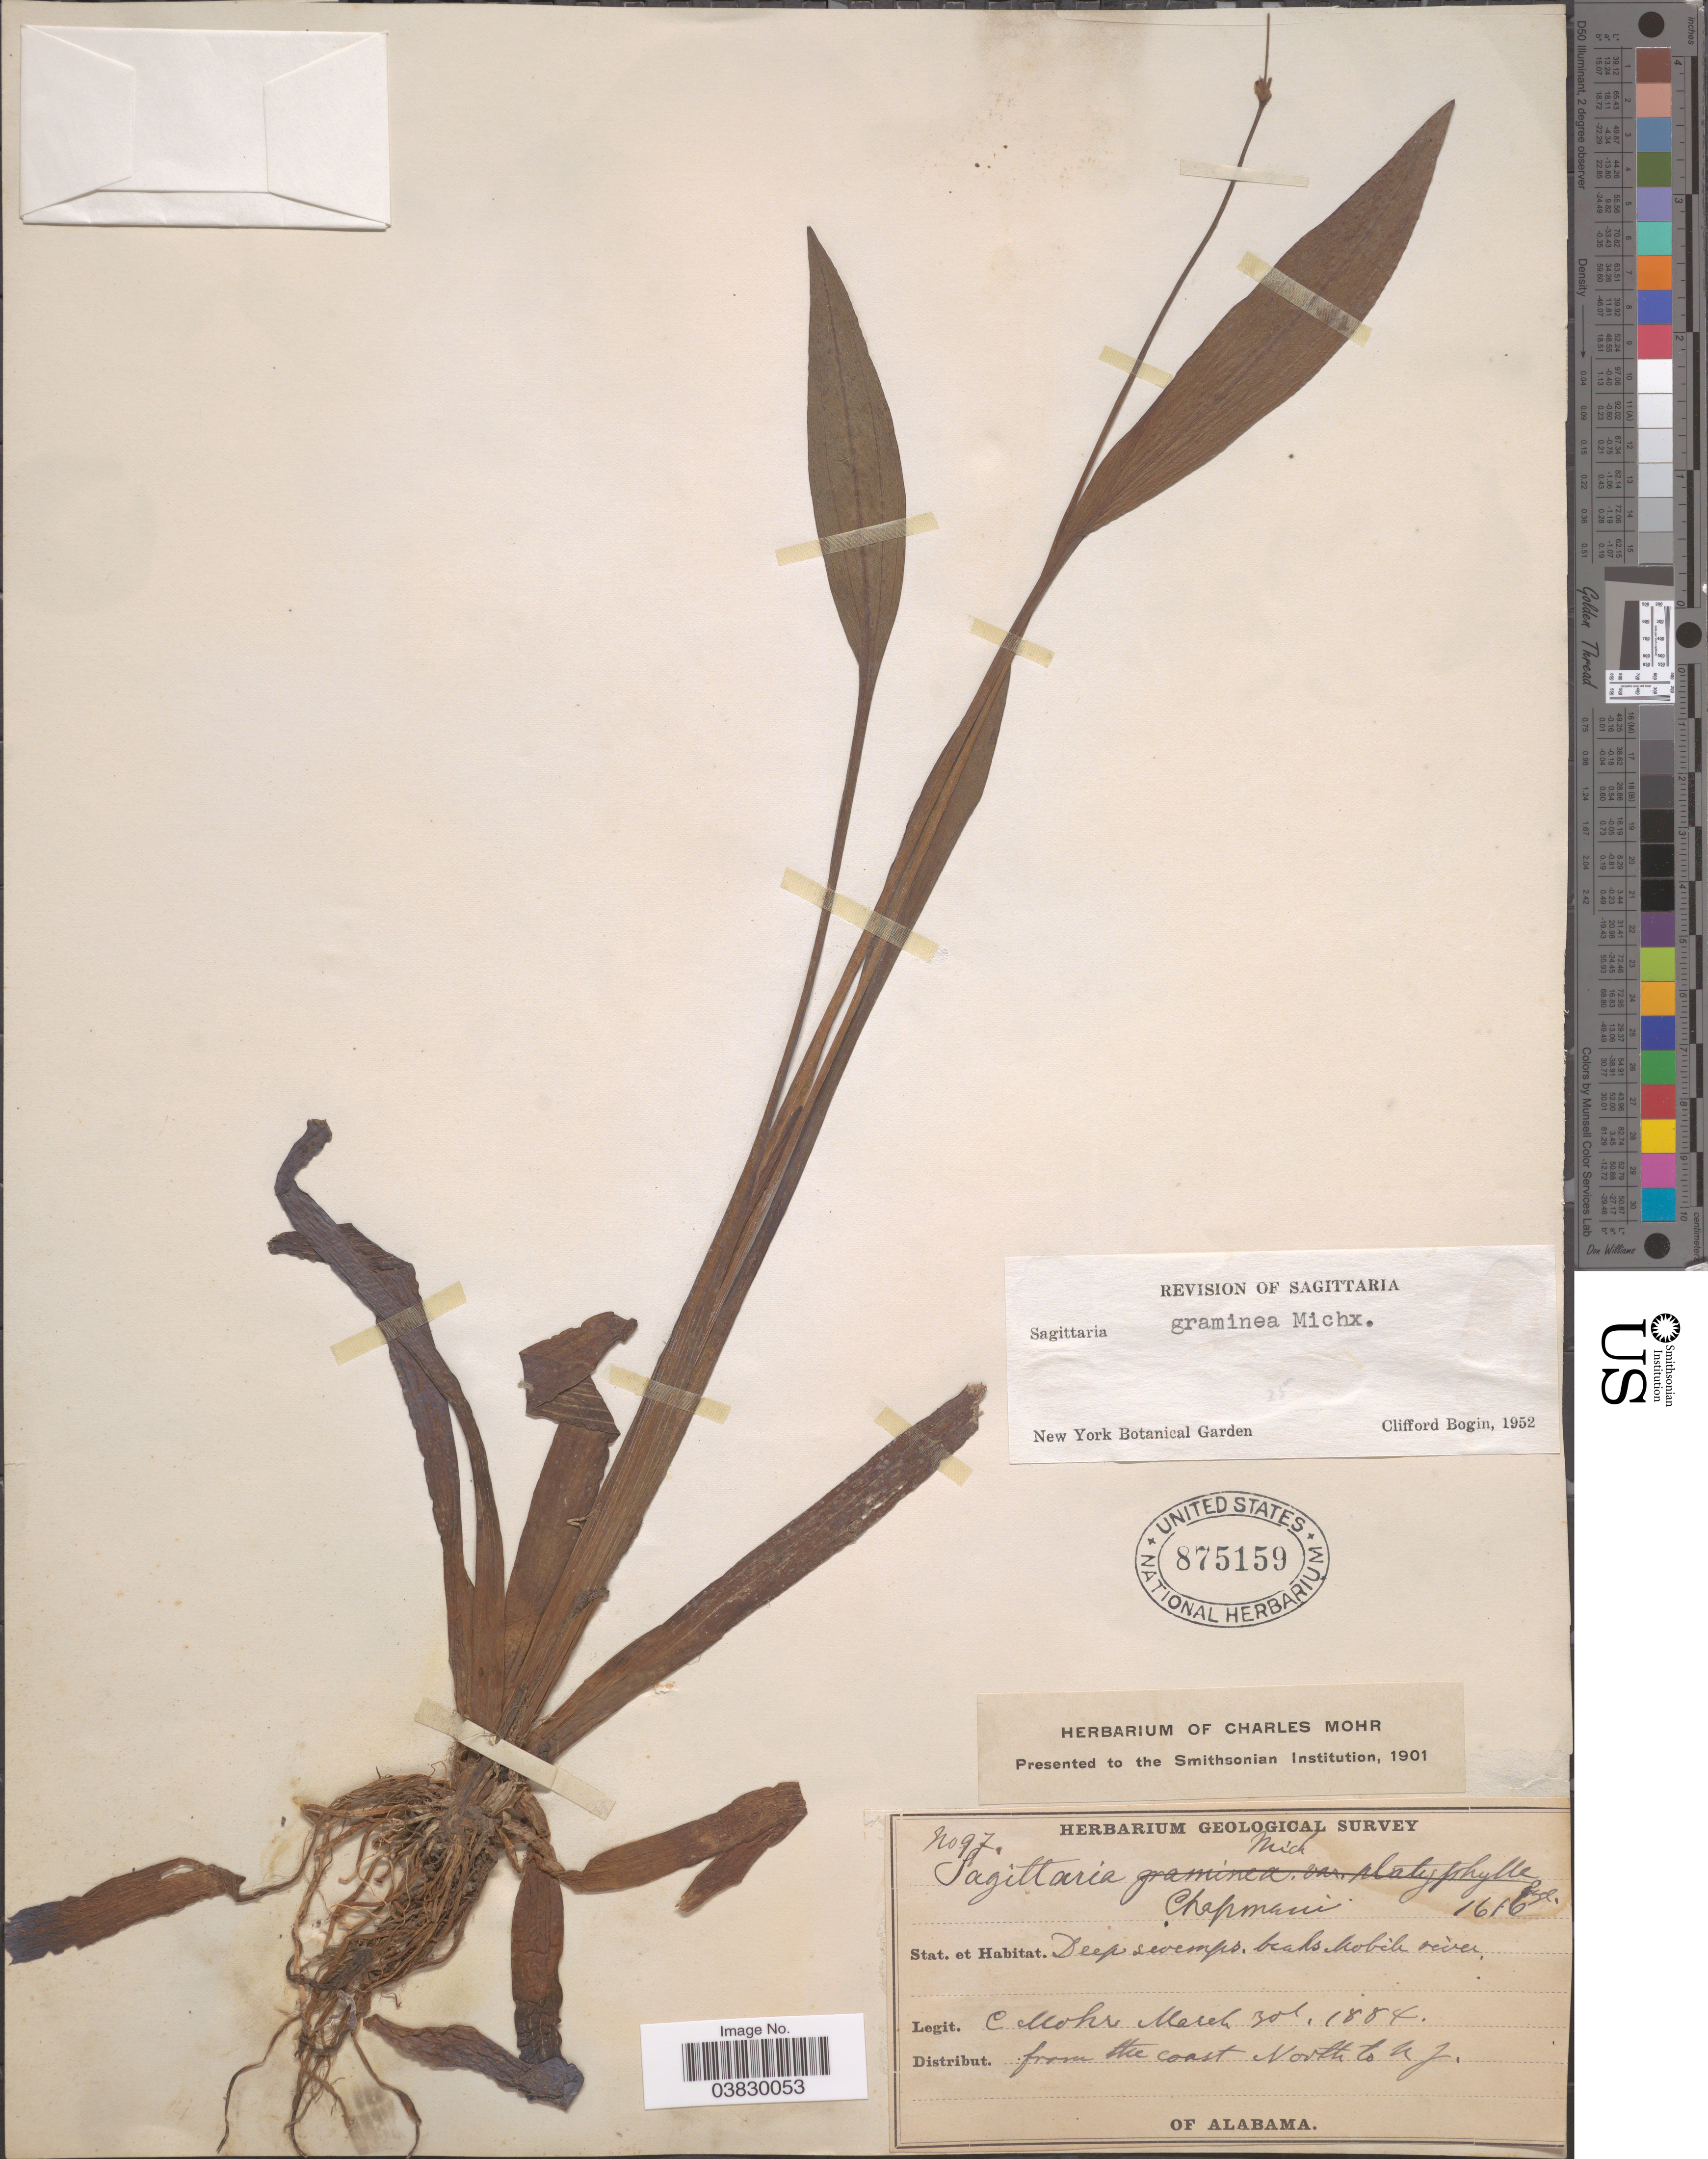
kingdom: Plantae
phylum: Tracheophyta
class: Liliopsida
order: Alismatales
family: Alismataceae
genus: Sagittaria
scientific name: Sagittaria graminea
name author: Michx.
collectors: C. T. Mohr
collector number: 97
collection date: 1884-03-30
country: United States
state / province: Alabama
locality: Stat. et Habitat. Deep swamps, banks Mobile river.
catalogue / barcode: US 875159